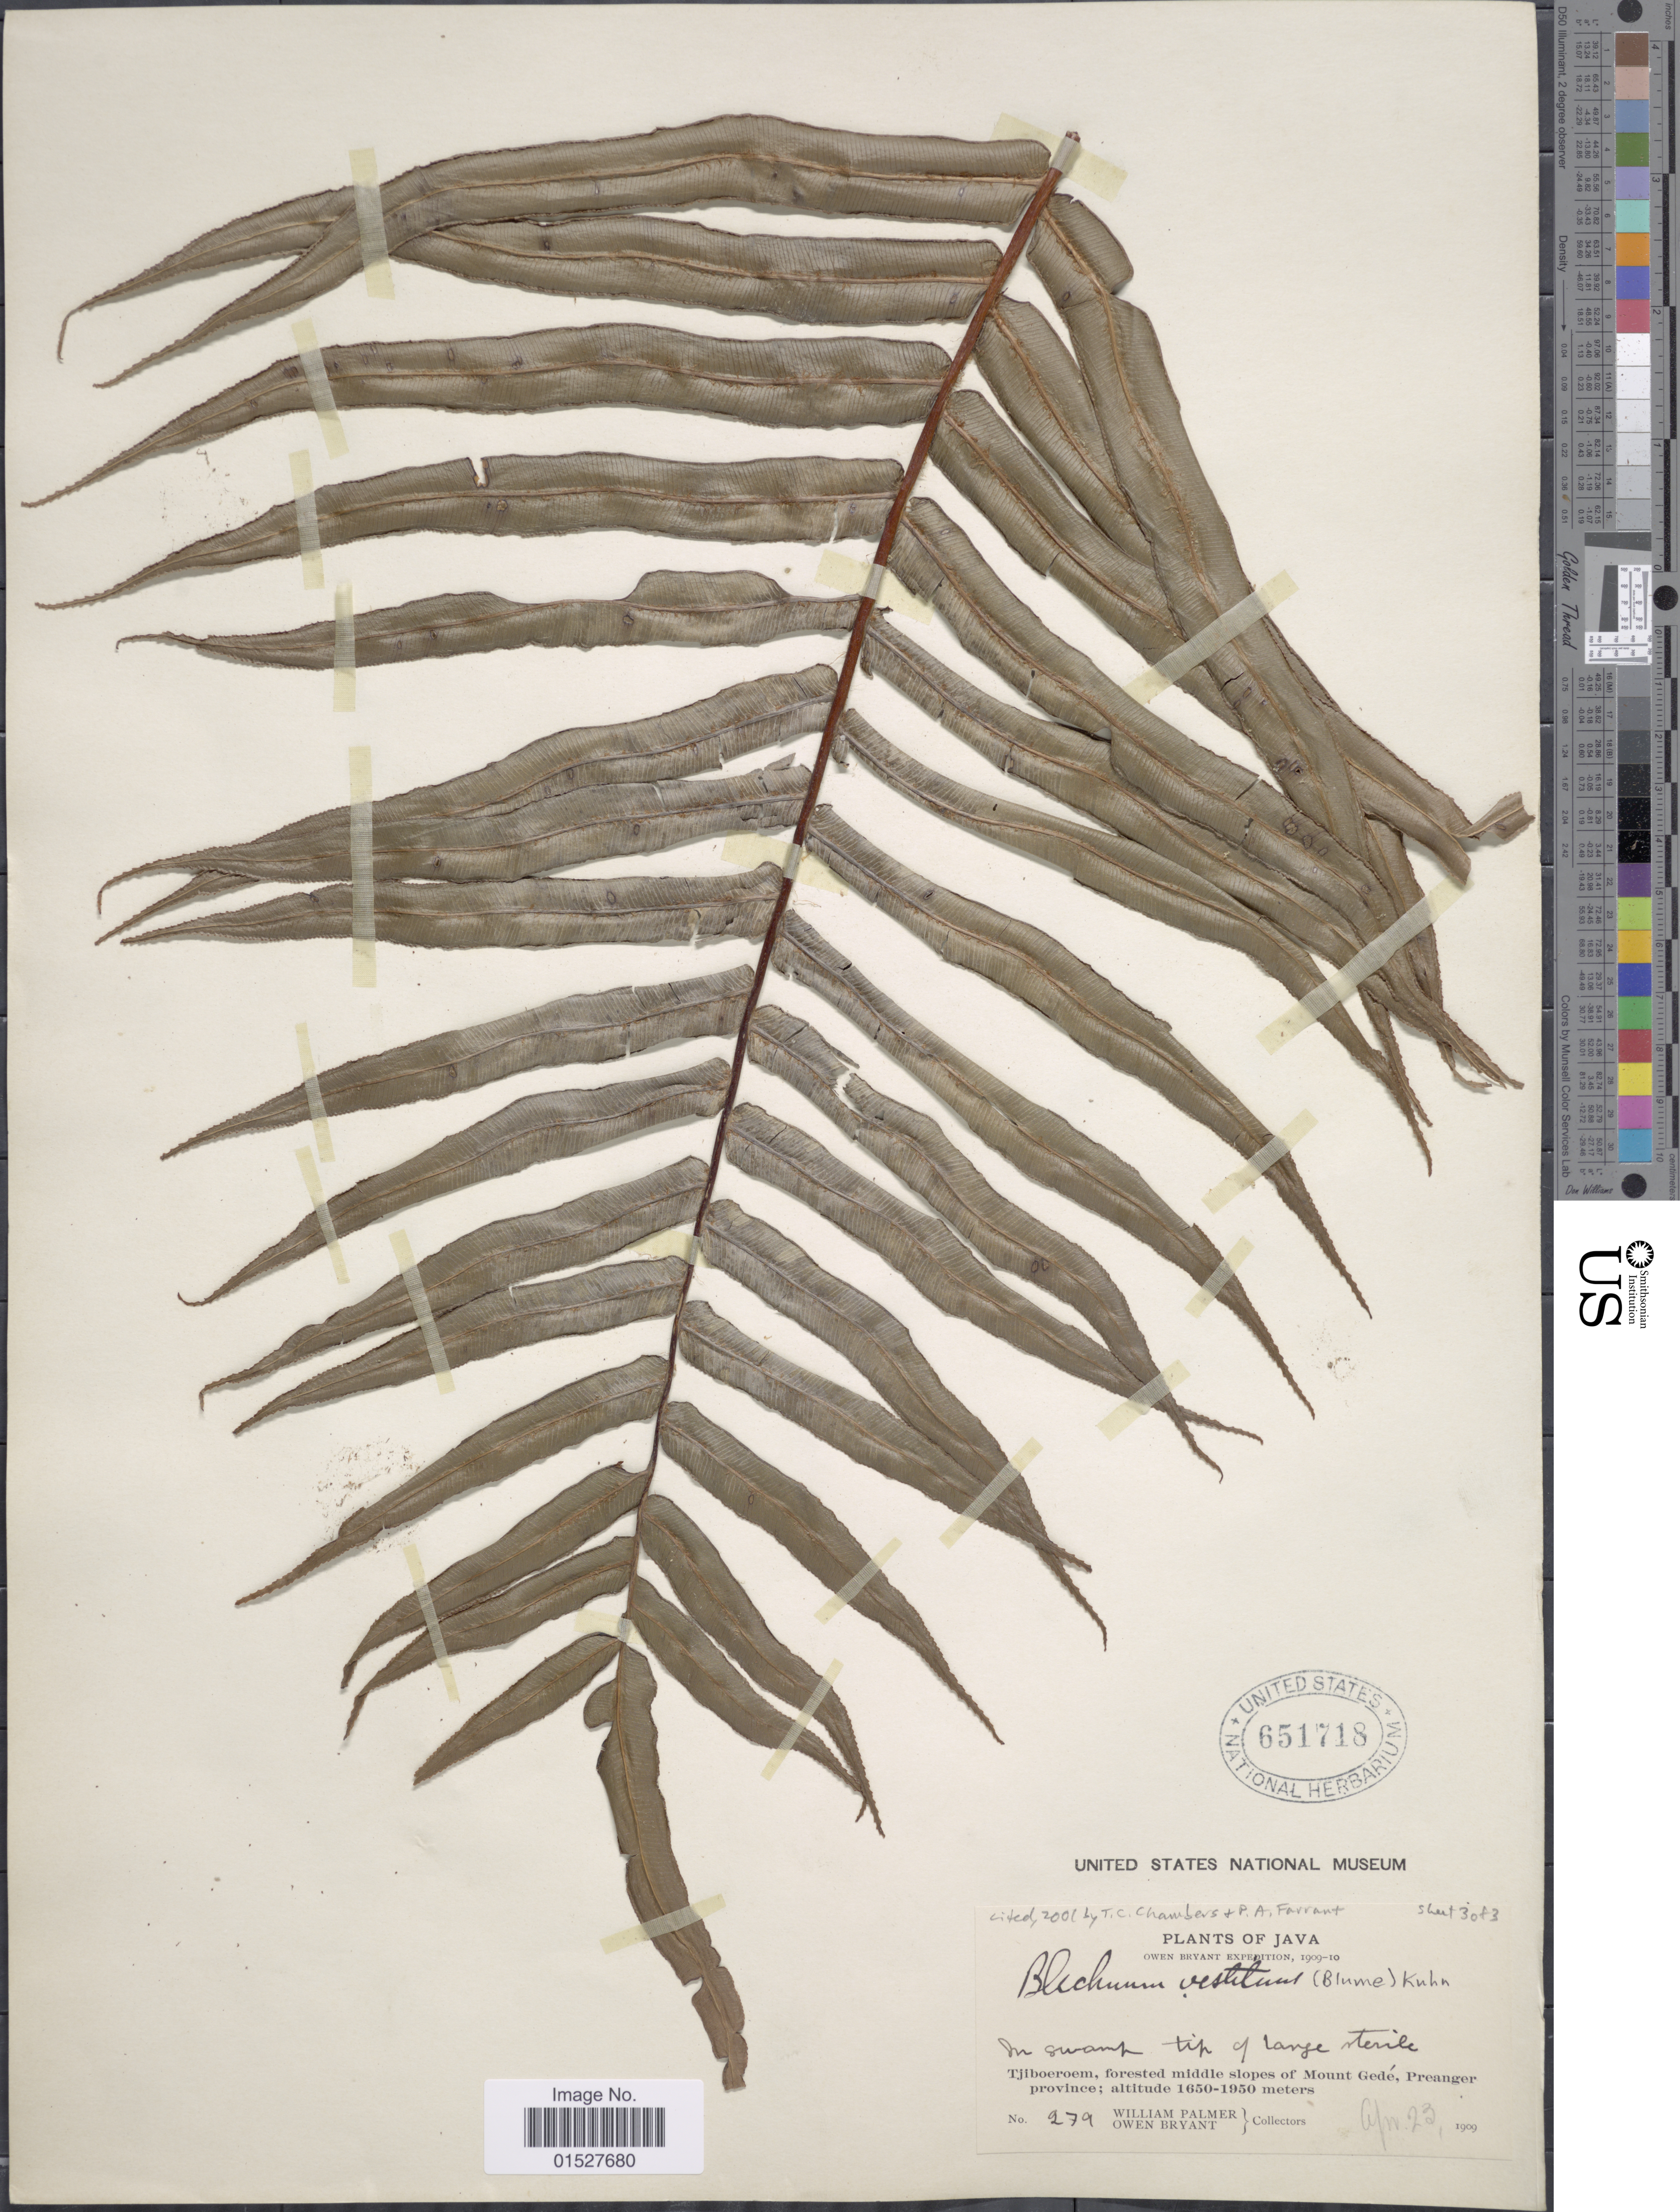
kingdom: Plantae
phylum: Tracheophyta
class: Polypodiopsida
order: Polypodiales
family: Blechnaceae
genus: Blechnum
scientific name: Blechnum vestitum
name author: (Blume) Kuhn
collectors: W. Palmer & O. Bryant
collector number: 279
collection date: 1909-04-23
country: Indonesia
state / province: Java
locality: Tjiboeroem, forested middle slopes of Mount Gede, Preanger province.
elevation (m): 1650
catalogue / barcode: US 651718